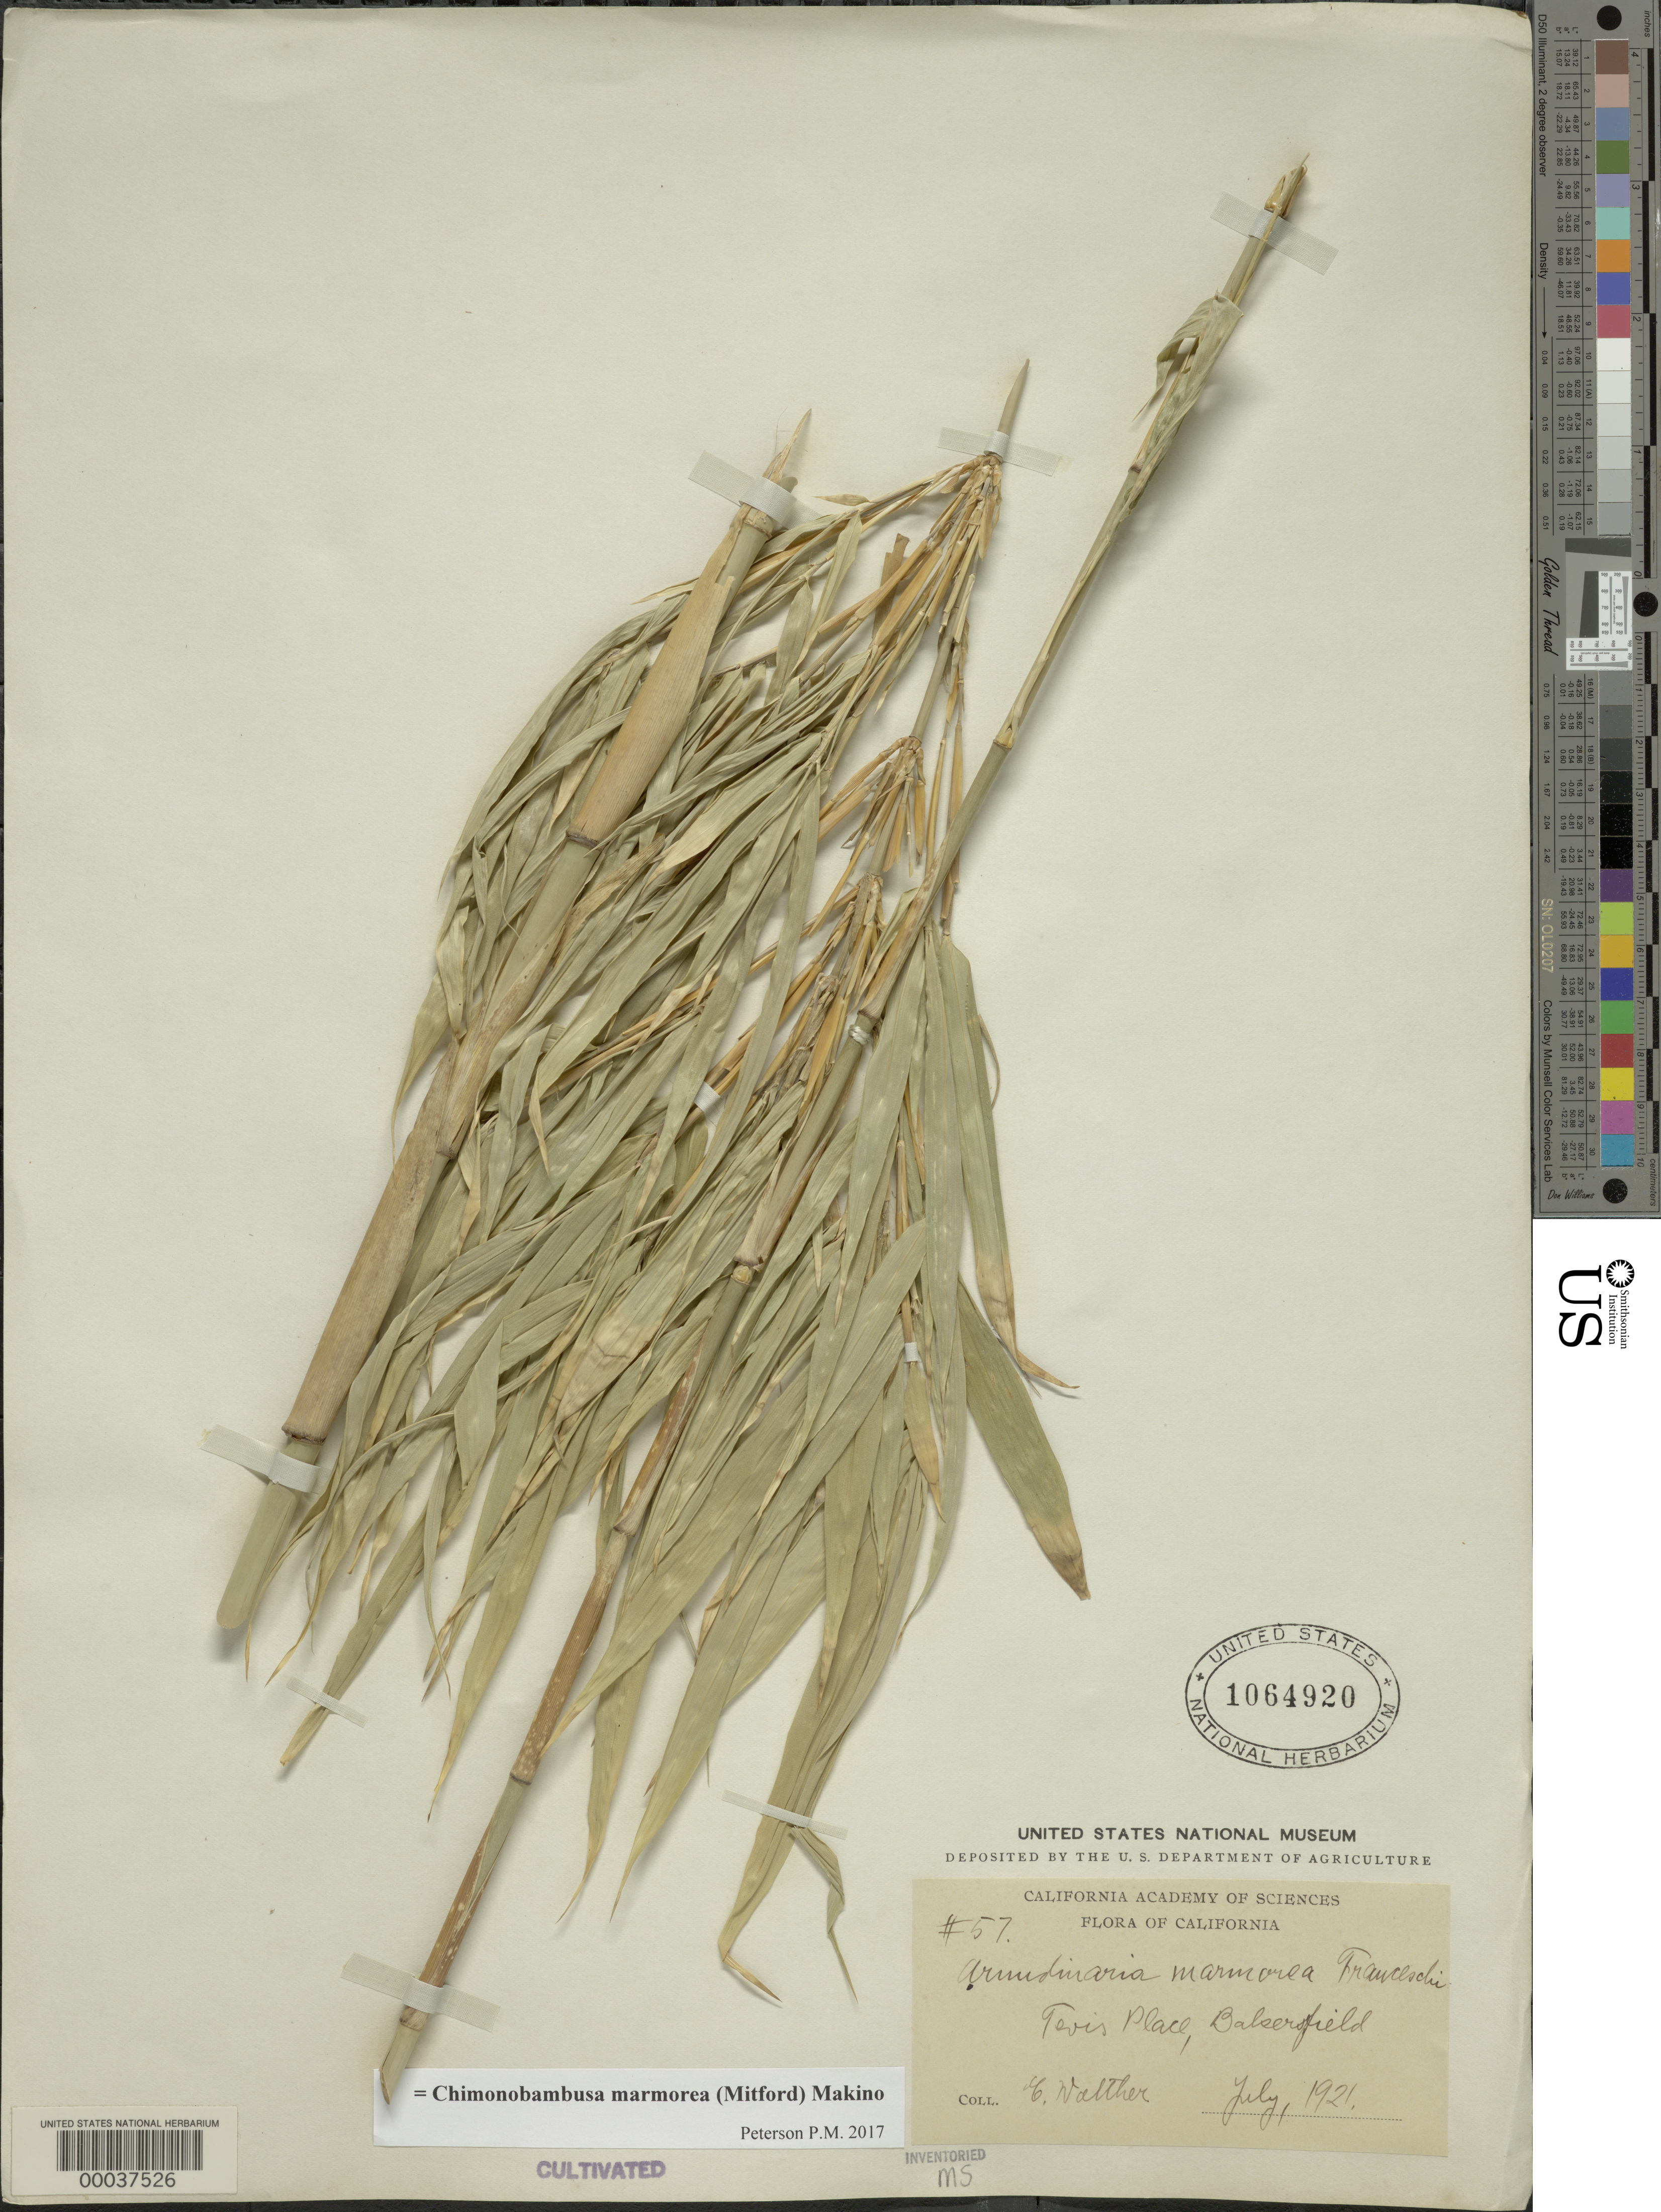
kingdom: Plantae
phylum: Tracheophyta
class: Liliopsida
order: Poales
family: Poaceae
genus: Chimonobambusa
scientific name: Chimonobambusa marmorea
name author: Makino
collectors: C. Walther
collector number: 57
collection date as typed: Jul 1921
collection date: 1921-07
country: United States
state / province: California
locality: Balserfield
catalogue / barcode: US 1064920